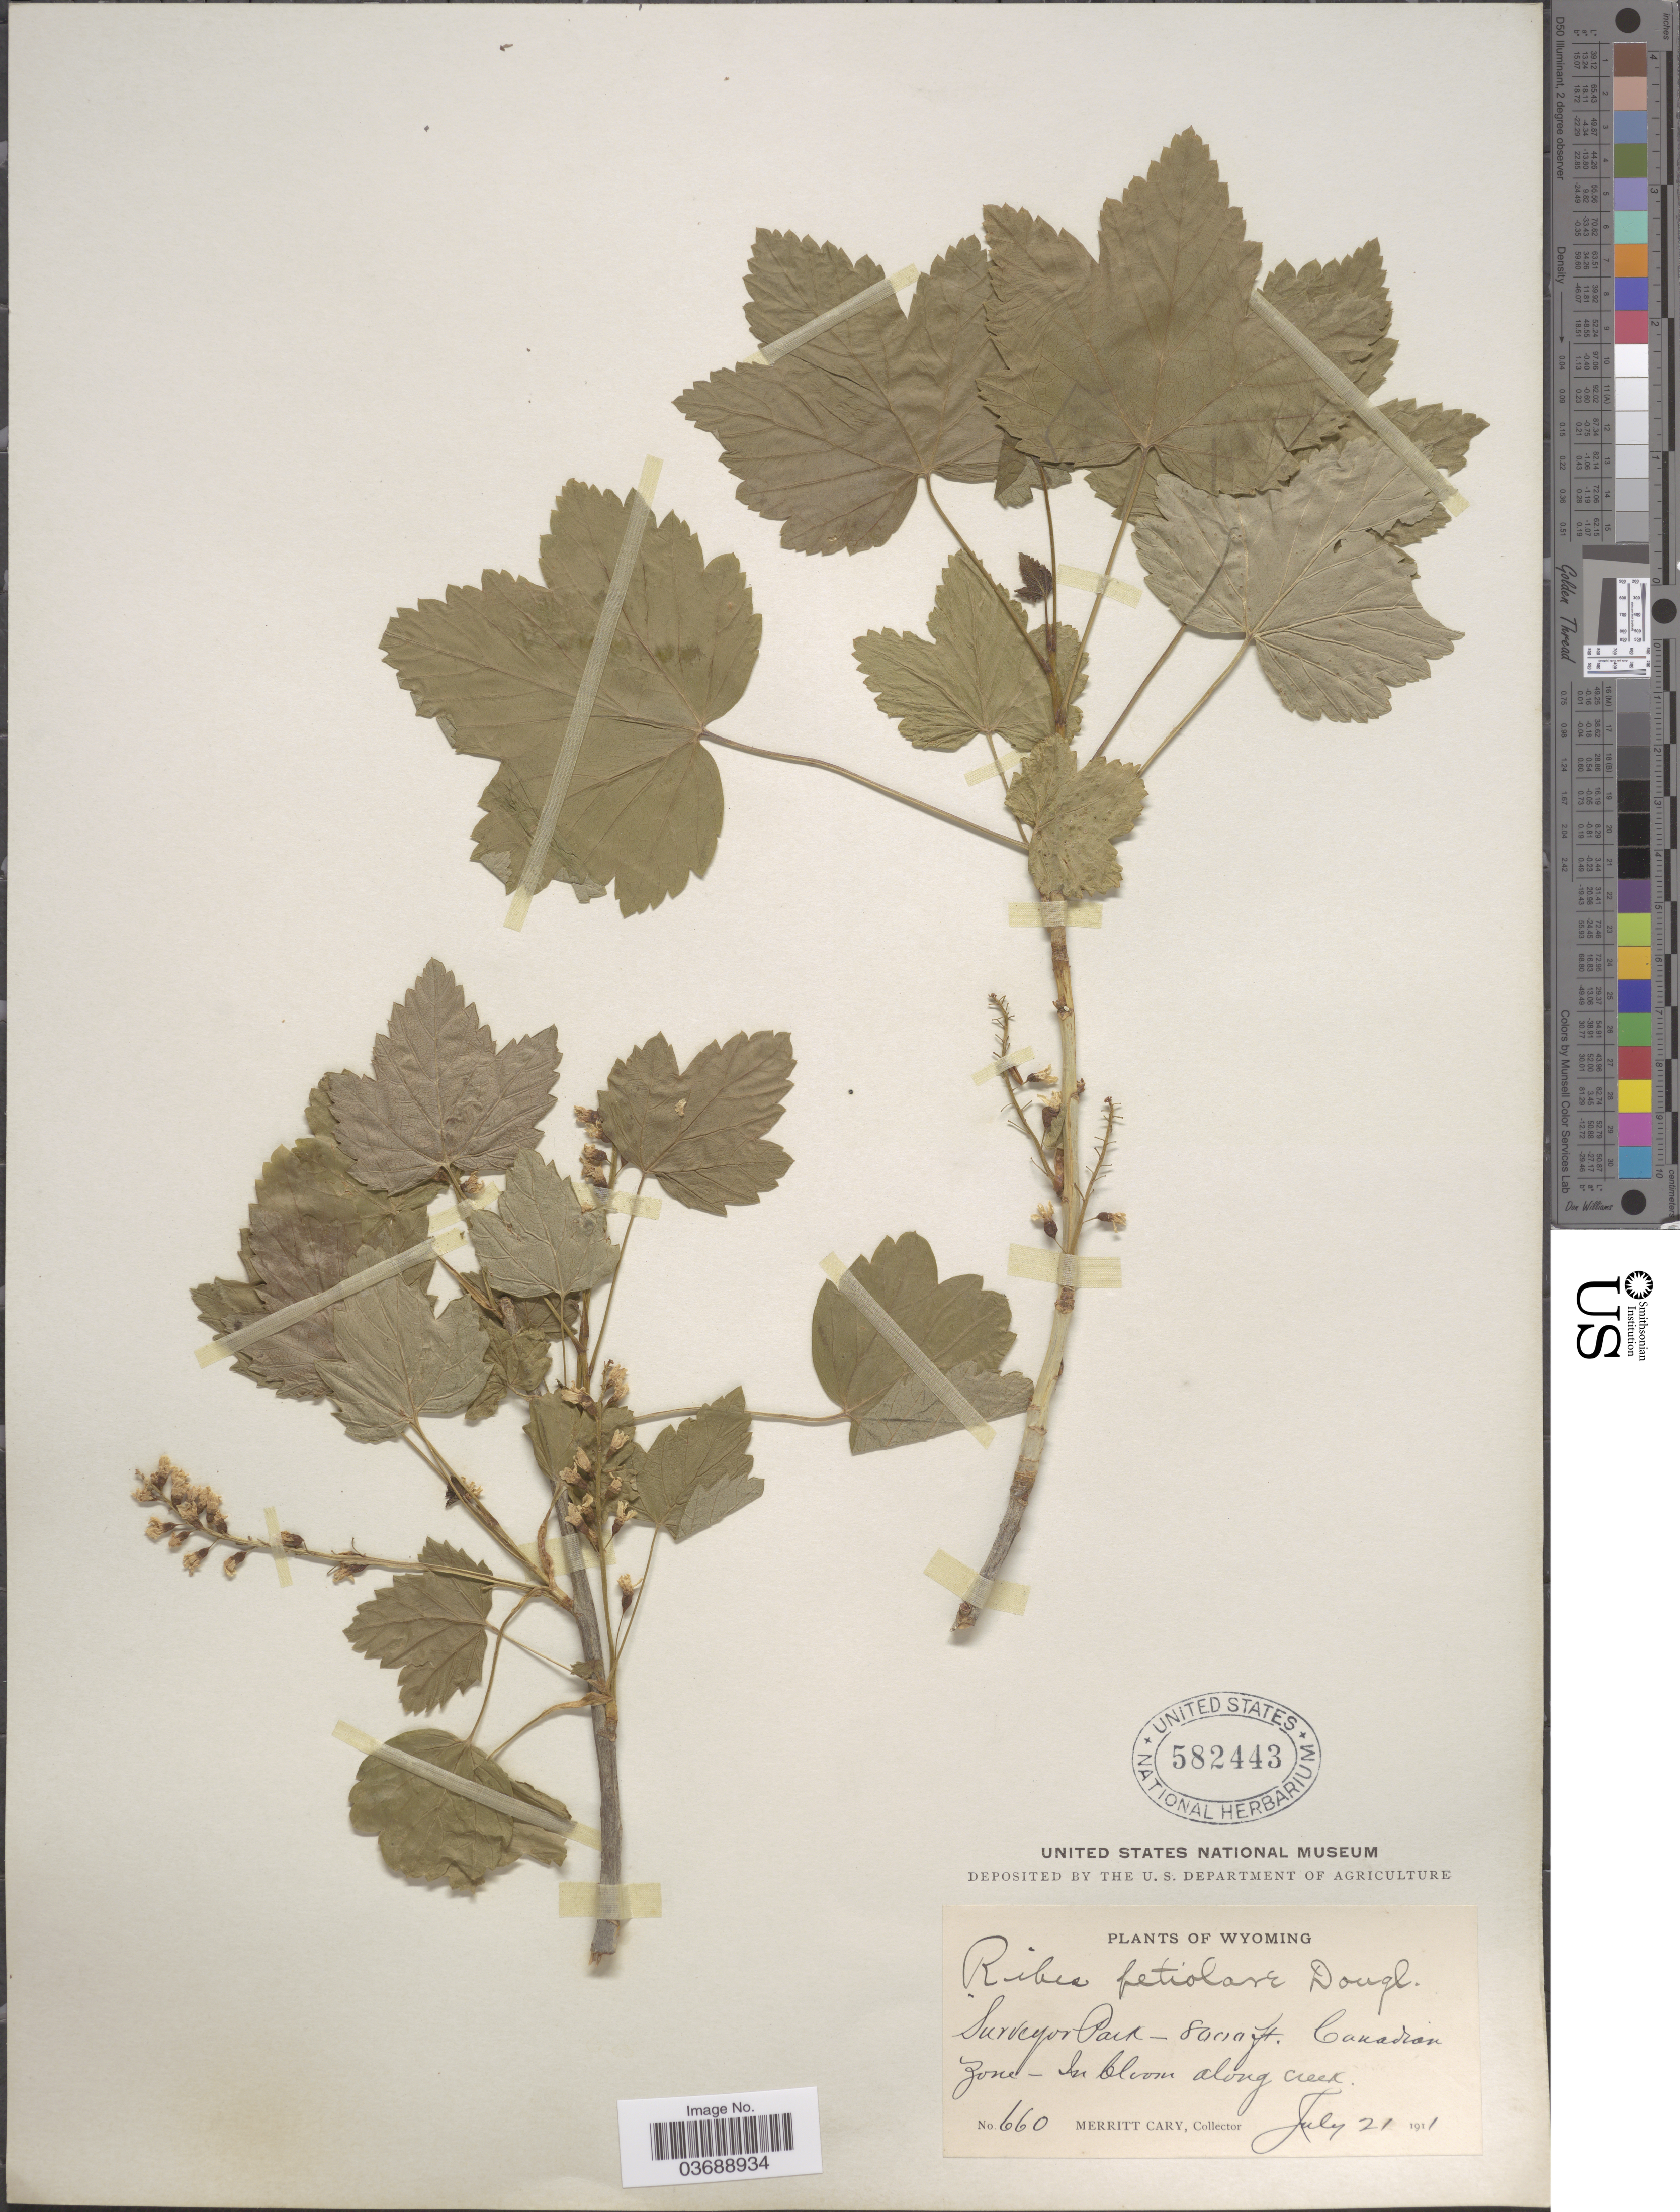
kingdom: Plantae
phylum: Tracheophyta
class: Magnoliopsida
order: Saxifragales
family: Grossulariaceae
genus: Ribes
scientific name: Ribes petiolare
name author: Douglas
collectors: M. Cary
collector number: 660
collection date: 1911-07-21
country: United States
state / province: Wyoming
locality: Surveyor Park. Canadian Zone - In bloom along creek.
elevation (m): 2438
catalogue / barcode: US 582443